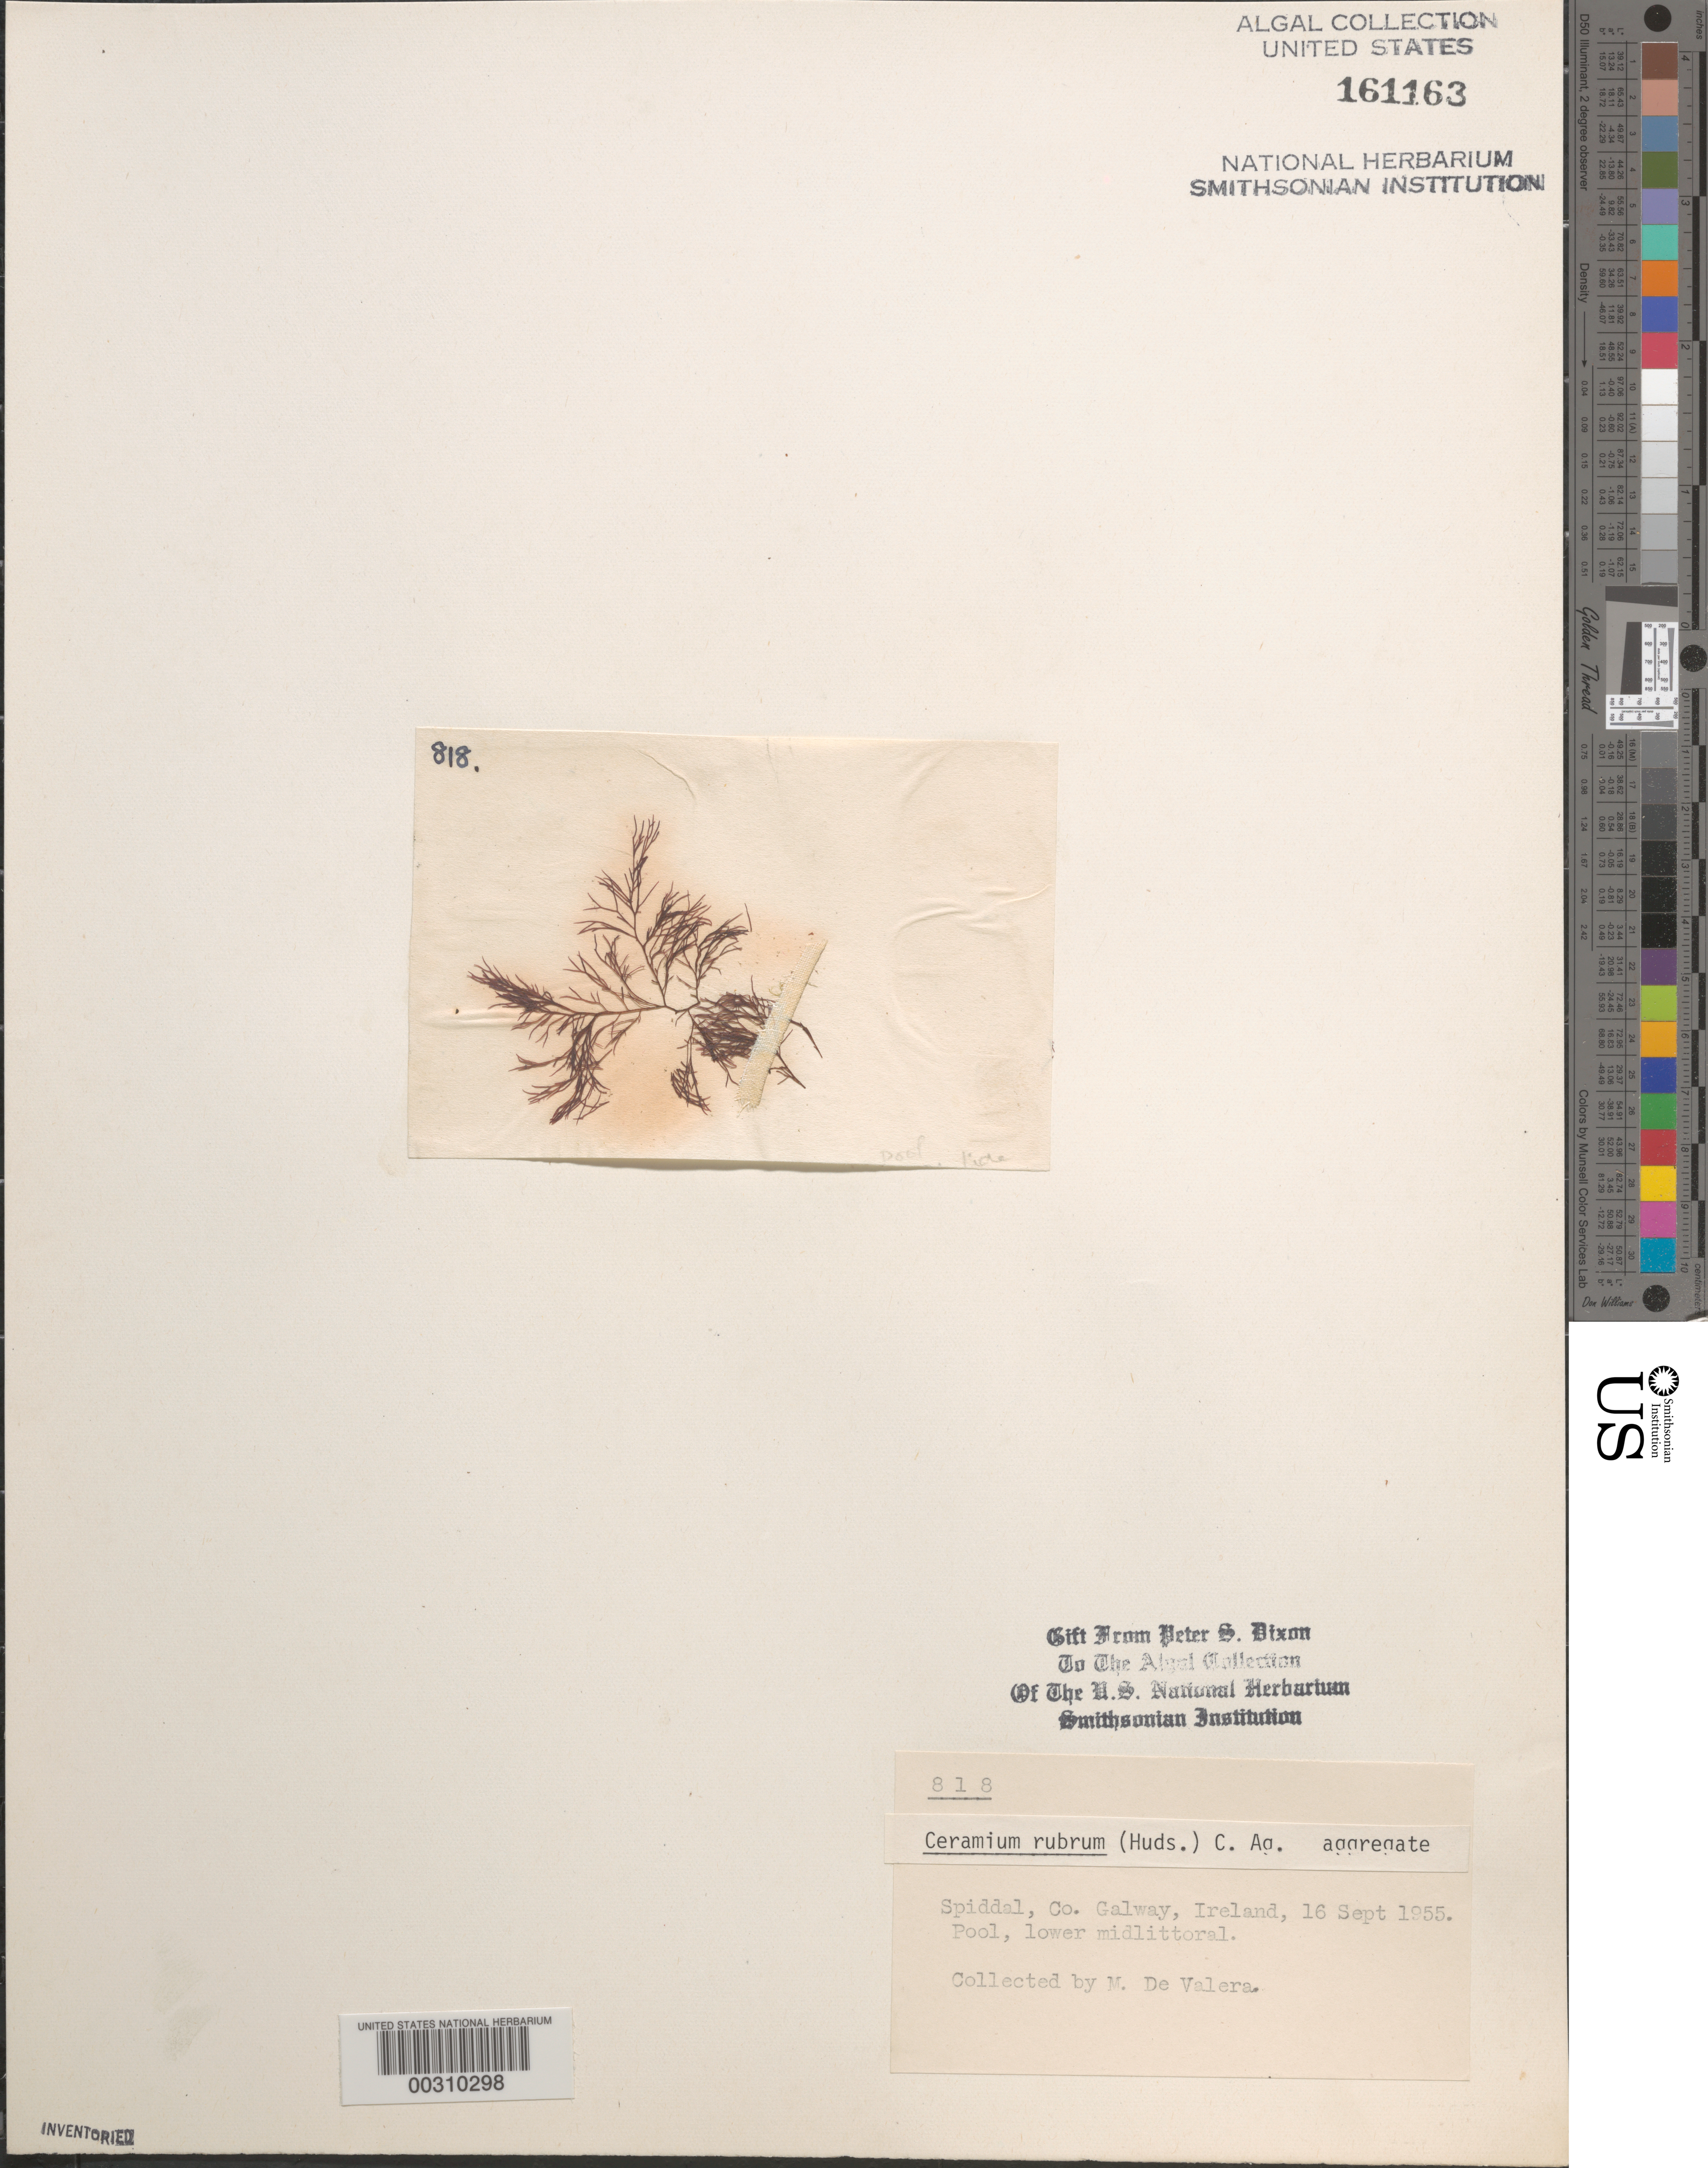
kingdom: Plantae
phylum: Rhodophyta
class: Florideophyceae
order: Ceramiales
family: Ceramiaceae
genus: Ceramium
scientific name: Ceramium rubrum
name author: C. Agardh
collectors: M. De Valera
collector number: PSD 818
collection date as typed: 16 Sep 1955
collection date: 1955-09-16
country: Ireland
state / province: Connaught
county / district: Galway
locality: Spiddal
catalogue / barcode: US 161163